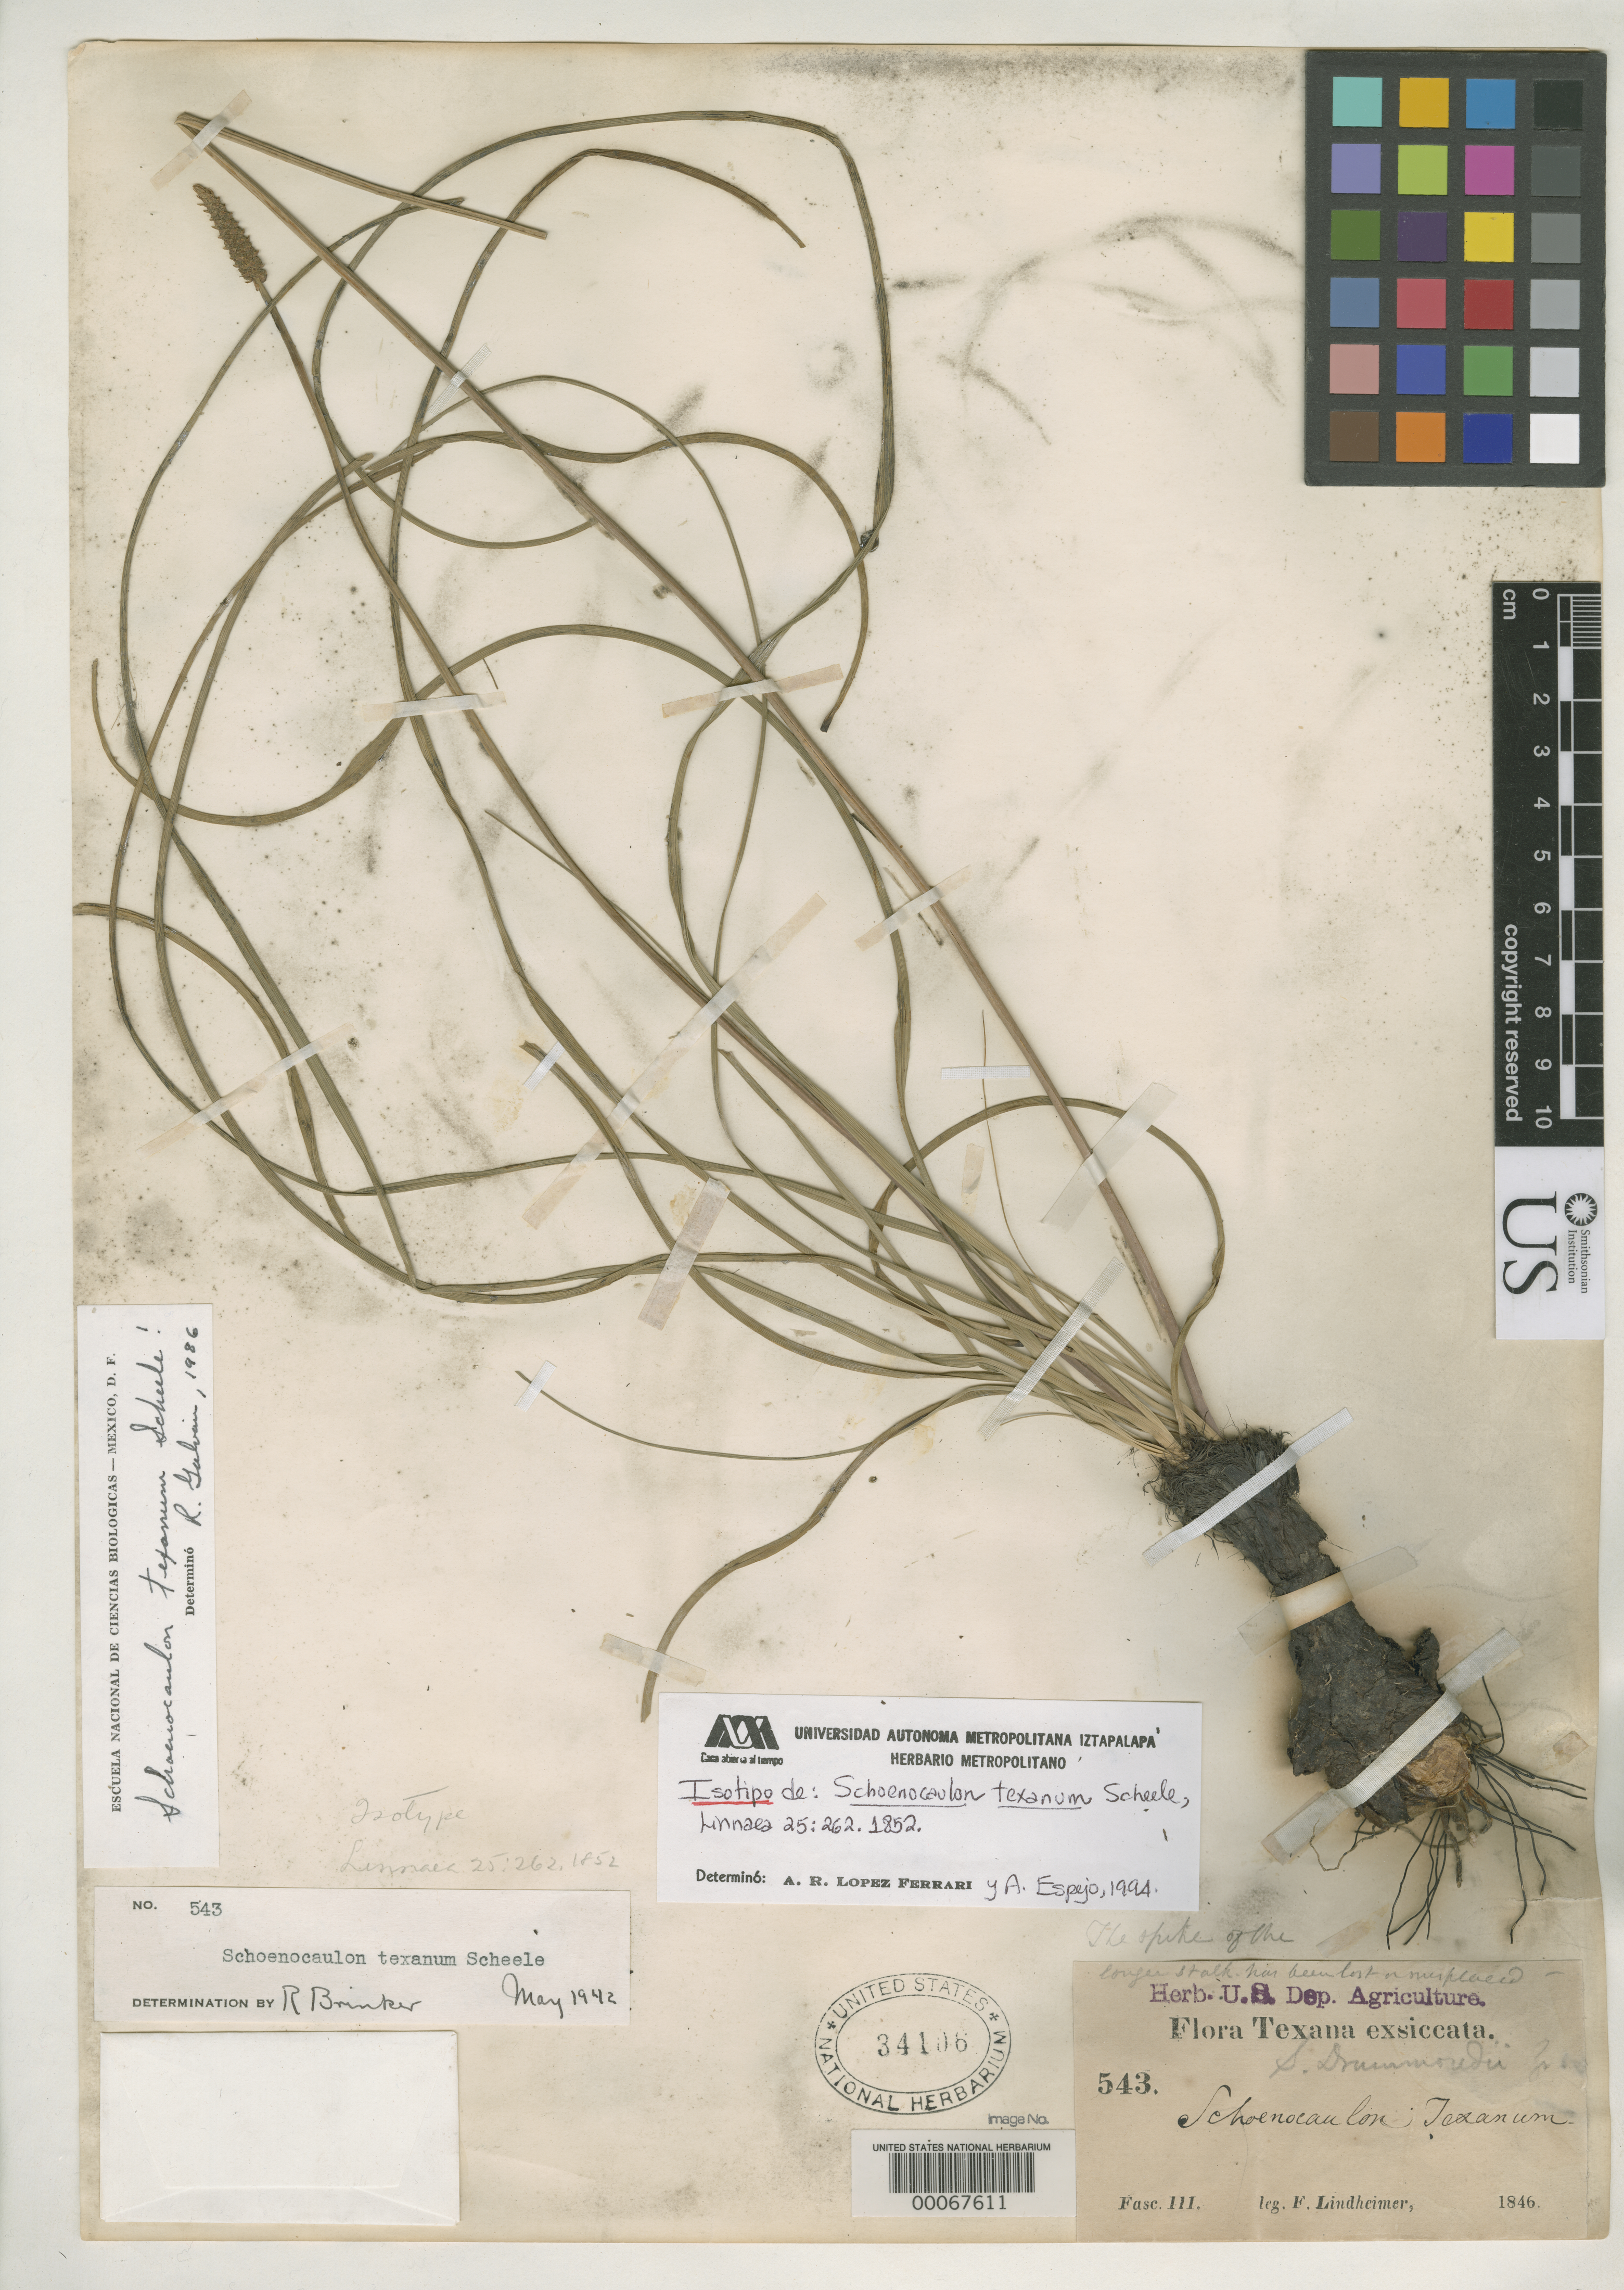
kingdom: Plantae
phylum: Tracheophyta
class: Liliopsida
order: Liliales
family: Melanthiaceae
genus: Schoenocaulon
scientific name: Schoenocaulon texanum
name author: Scheele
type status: Isotype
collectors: F. J. Lindheimer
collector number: III 543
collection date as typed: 1846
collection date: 1846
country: United States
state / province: Texas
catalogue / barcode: US 34106